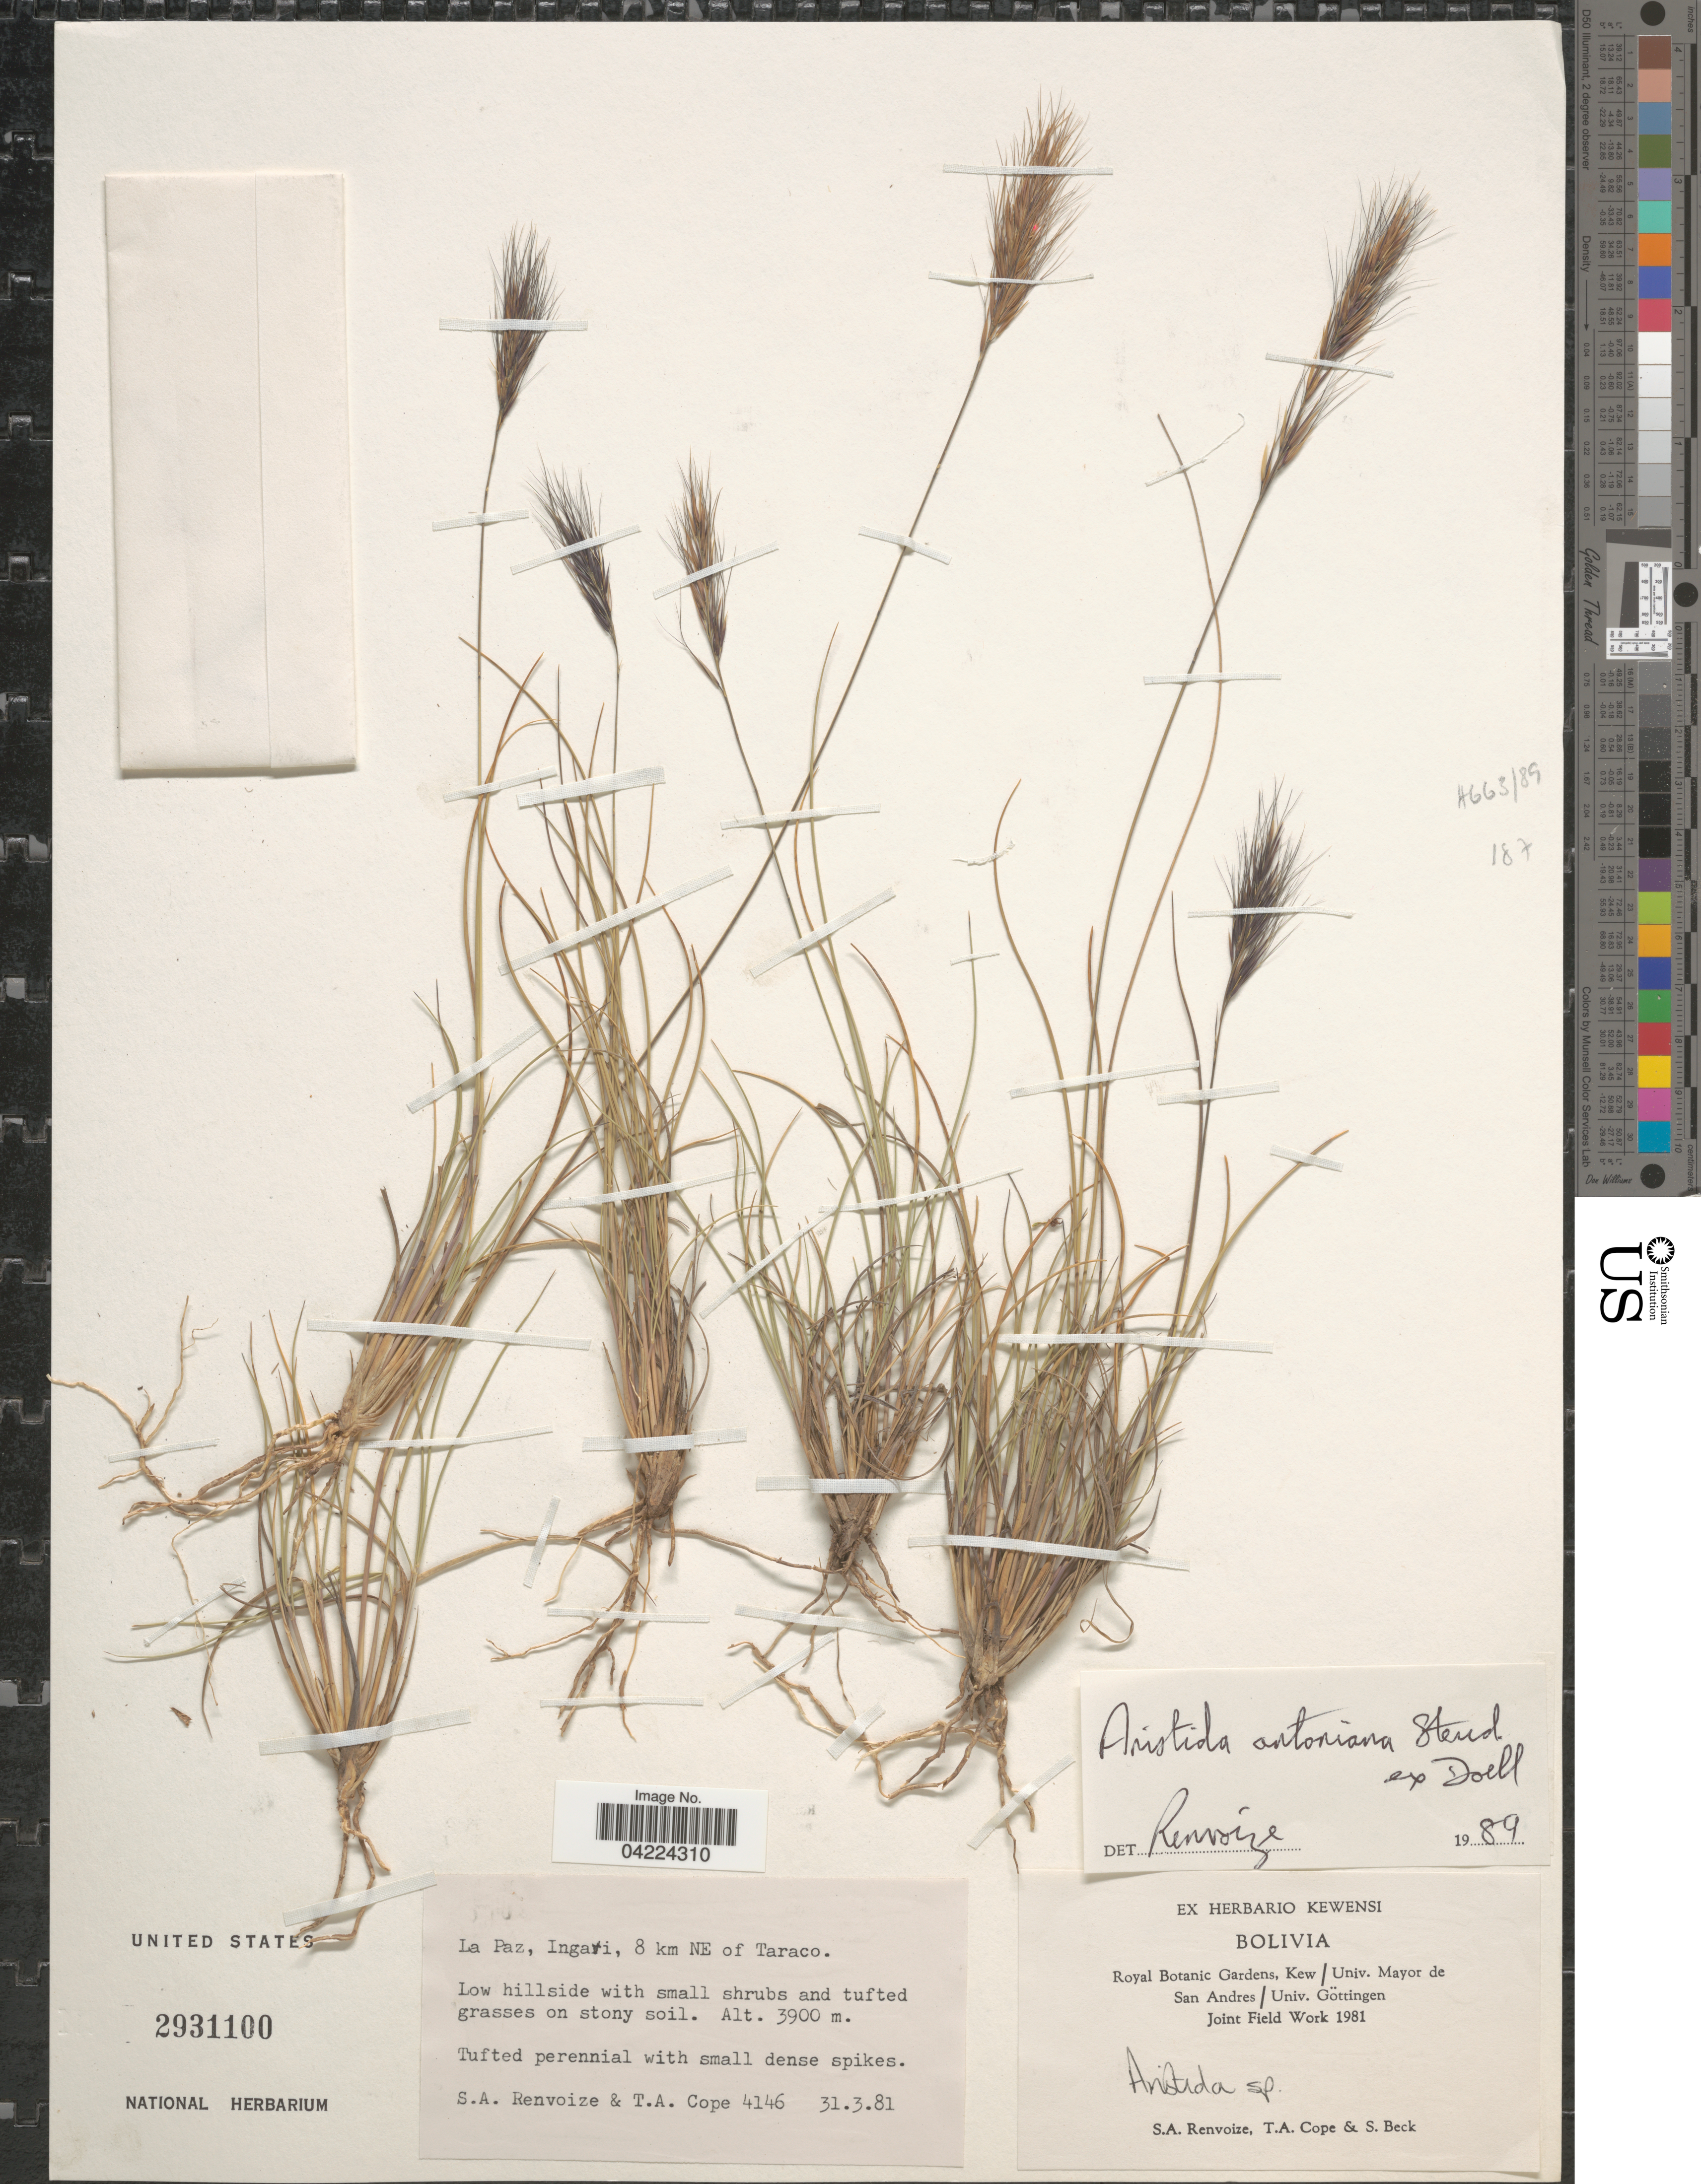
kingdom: Plantae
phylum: Tracheophyta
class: Liliopsida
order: Poales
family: Poaceae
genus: Aristida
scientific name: Aristida antoniana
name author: Steud. ex Henr.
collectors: S. A. Renvoize & T. A. Cope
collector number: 4146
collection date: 1981-03-31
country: Bolivia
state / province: La Paz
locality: Royal Botanic Gardens, Kew/ Univ. Mayor de San Andres/ Univ. Göttingen Joint Field Work 1981. Ingavi, 8 km NE of Taraco. Low hillside.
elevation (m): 3900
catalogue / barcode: US 2931100